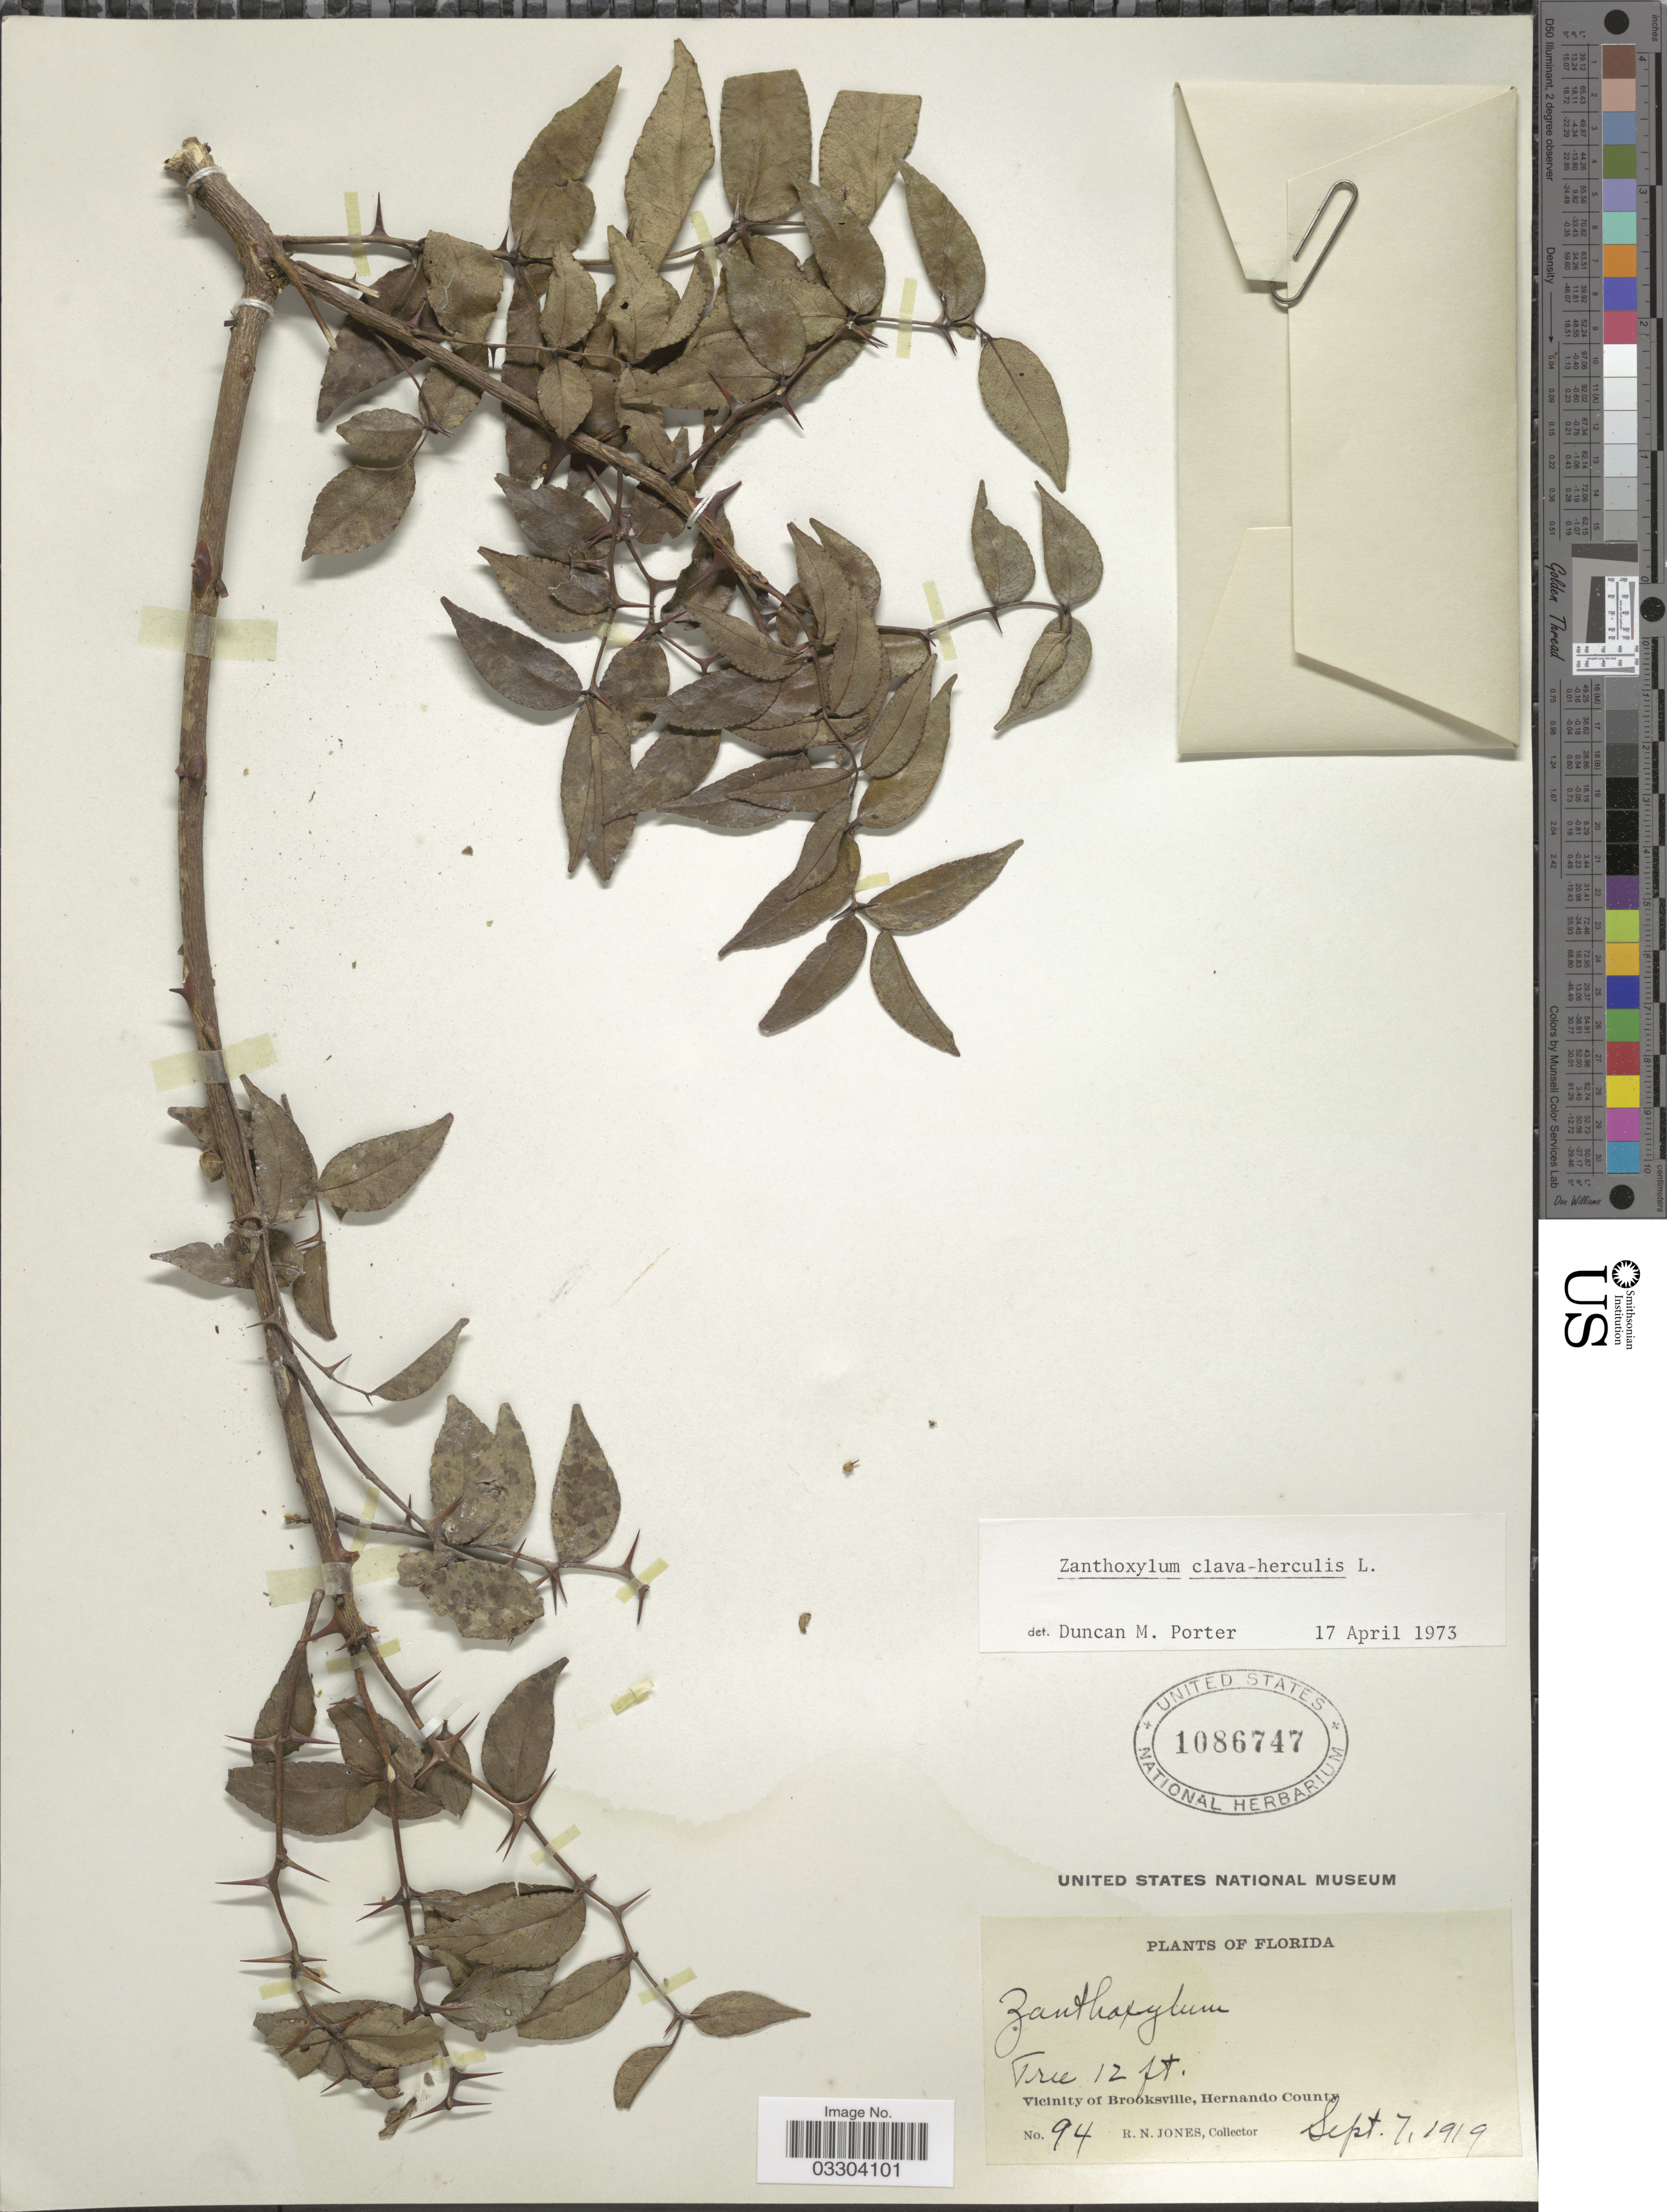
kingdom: Plantae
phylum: Tracheophyta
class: Magnoliopsida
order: Sapindales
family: Rutaceae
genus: Zanthoxylum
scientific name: Zanthoxylum clava-herculis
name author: L.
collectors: R. N. Jones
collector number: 94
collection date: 1919-09-07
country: United States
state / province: Florida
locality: Vicinity of Brooksville, Hernando County.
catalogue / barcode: US 1086747